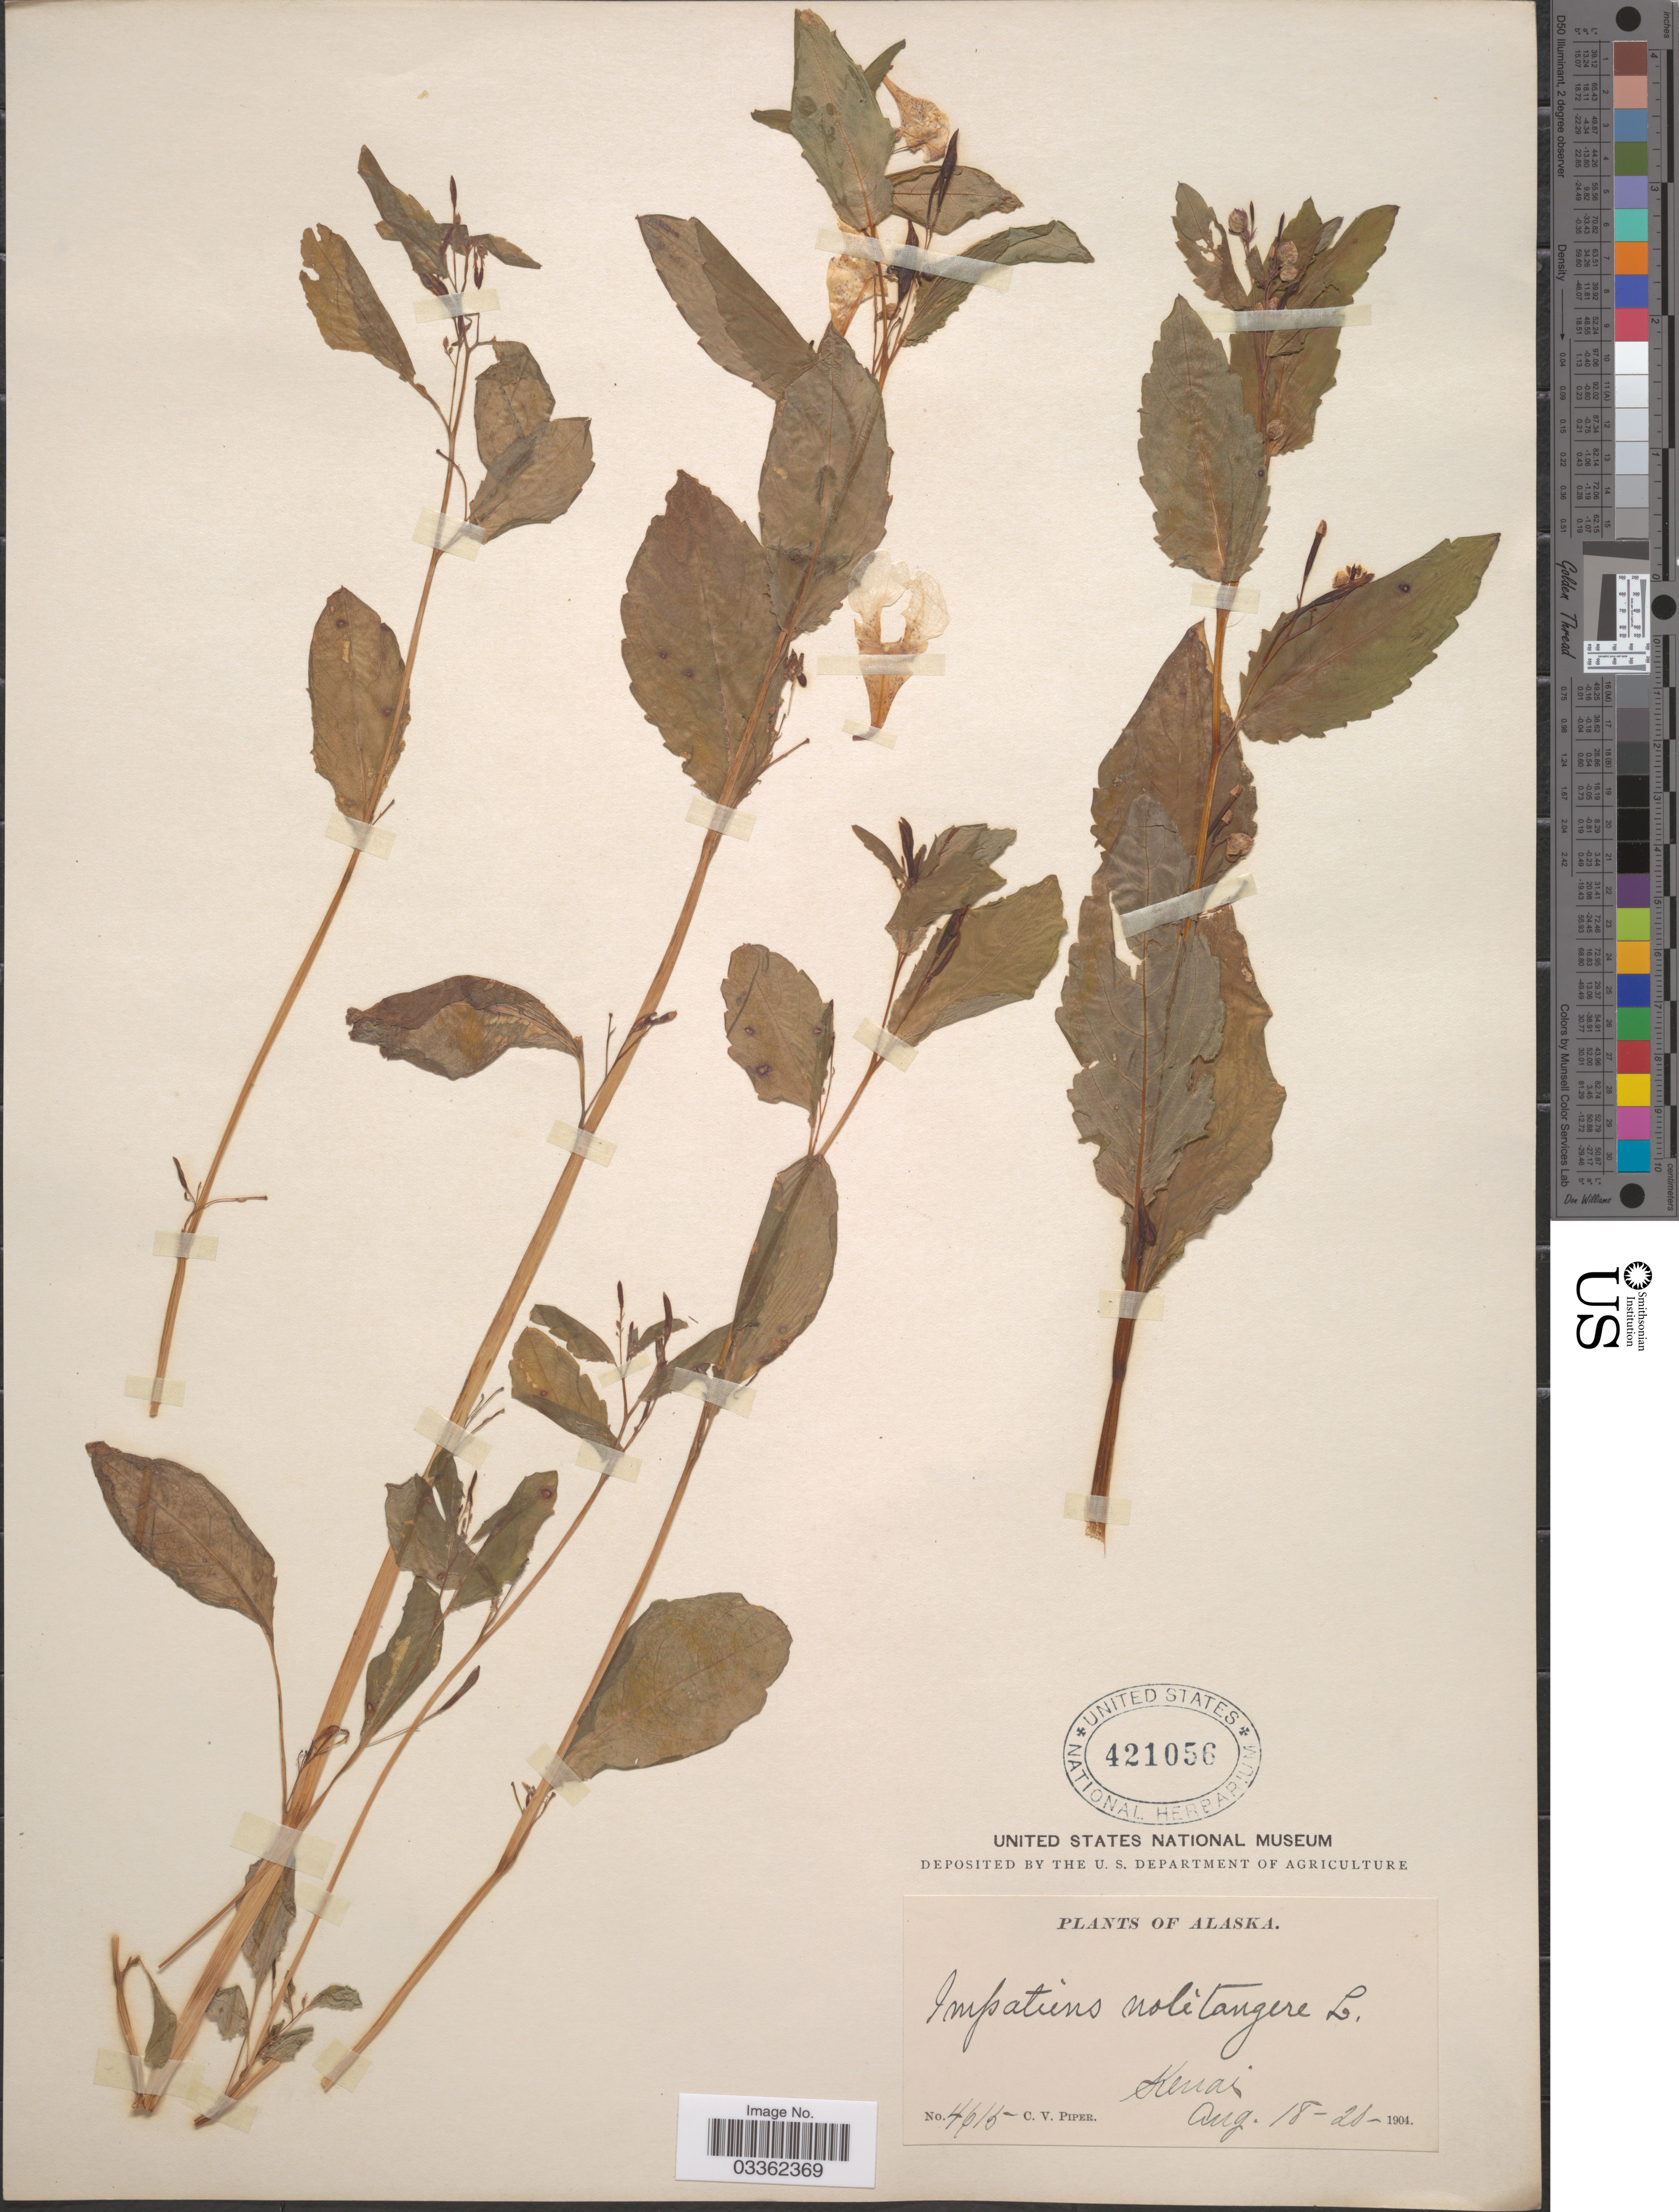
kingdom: Plantae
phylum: Tracheophyta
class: Magnoliopsida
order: Ericales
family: Balsaminaceae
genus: Impatiens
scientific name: Impatiens noli-tangere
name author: L.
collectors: C. V. Piper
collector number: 4615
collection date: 1904-08-18/1904-08-20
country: United States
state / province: Alaska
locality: Kenai.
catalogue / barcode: US 421056